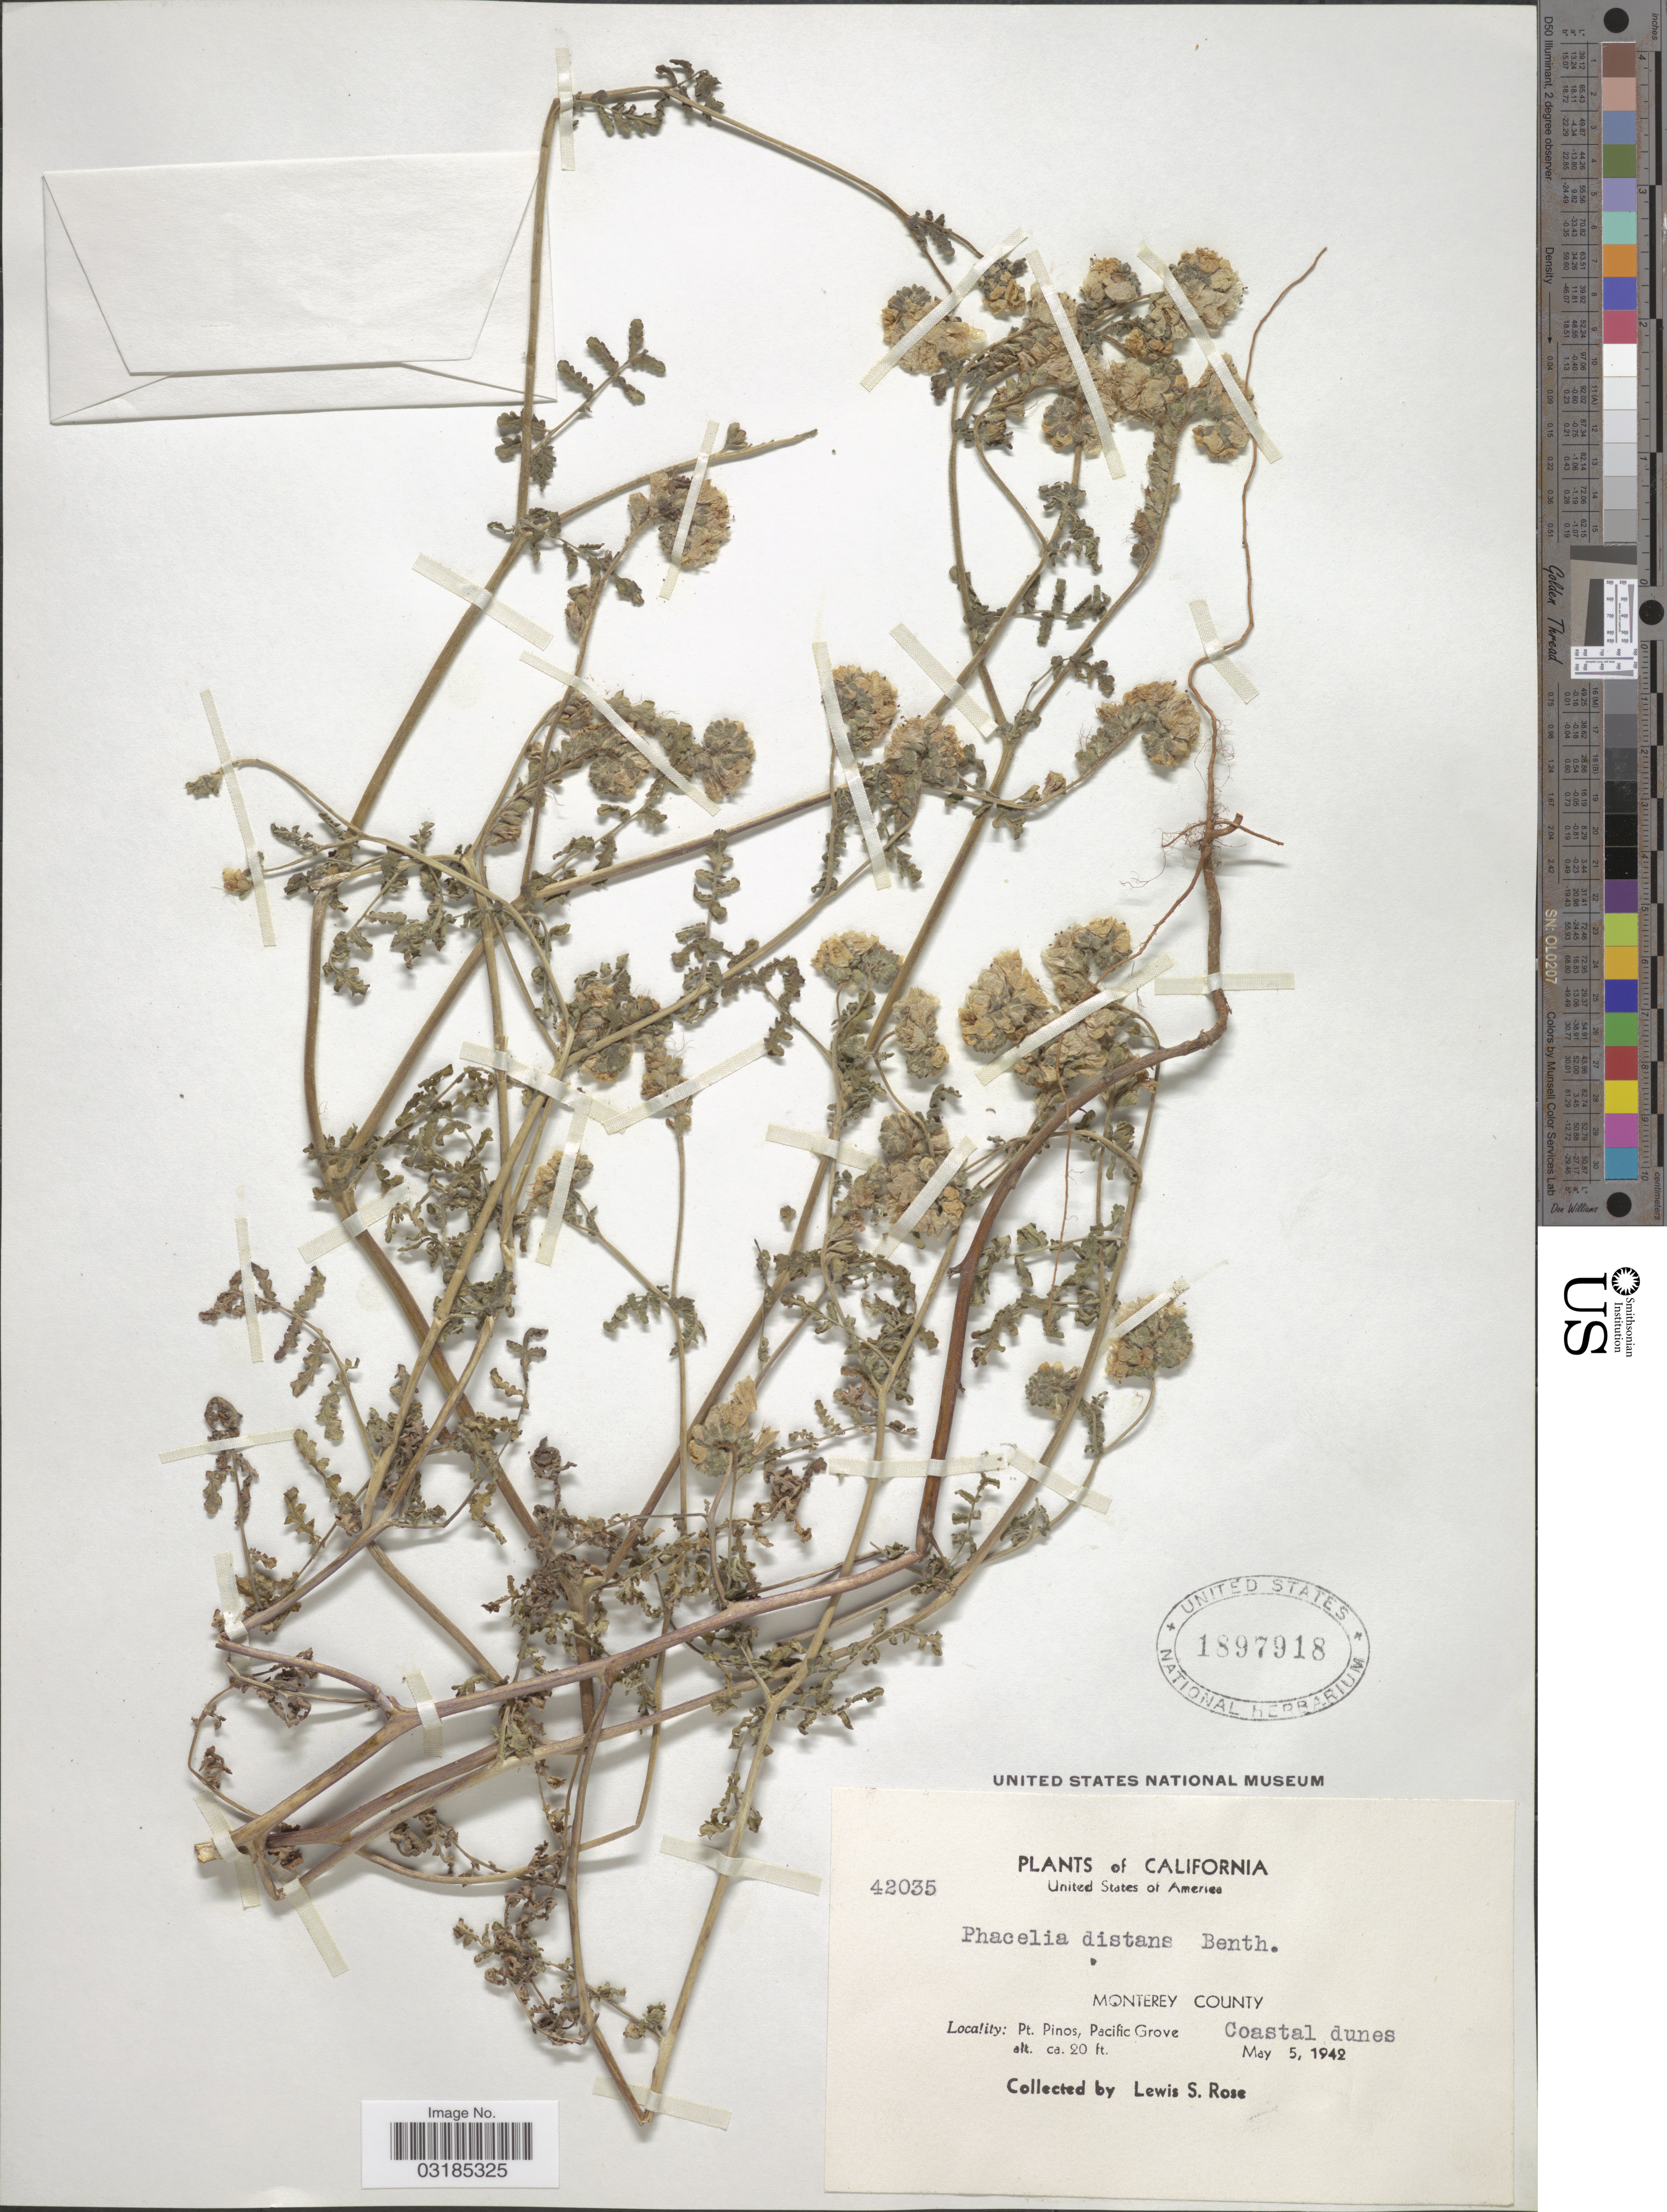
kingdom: Plantae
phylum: Tracheophyta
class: Magnoliopsida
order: Boraginales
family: Hydrophyllaceae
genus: Phacelia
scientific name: Phacelia distans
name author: Benth.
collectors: L. S. Rose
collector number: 42035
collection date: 1942-05-05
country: United States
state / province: California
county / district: Monterey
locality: Monterey County. Pt. Pinos, Pacific Grove.Coastal dunes.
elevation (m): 6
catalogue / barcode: US 1897918